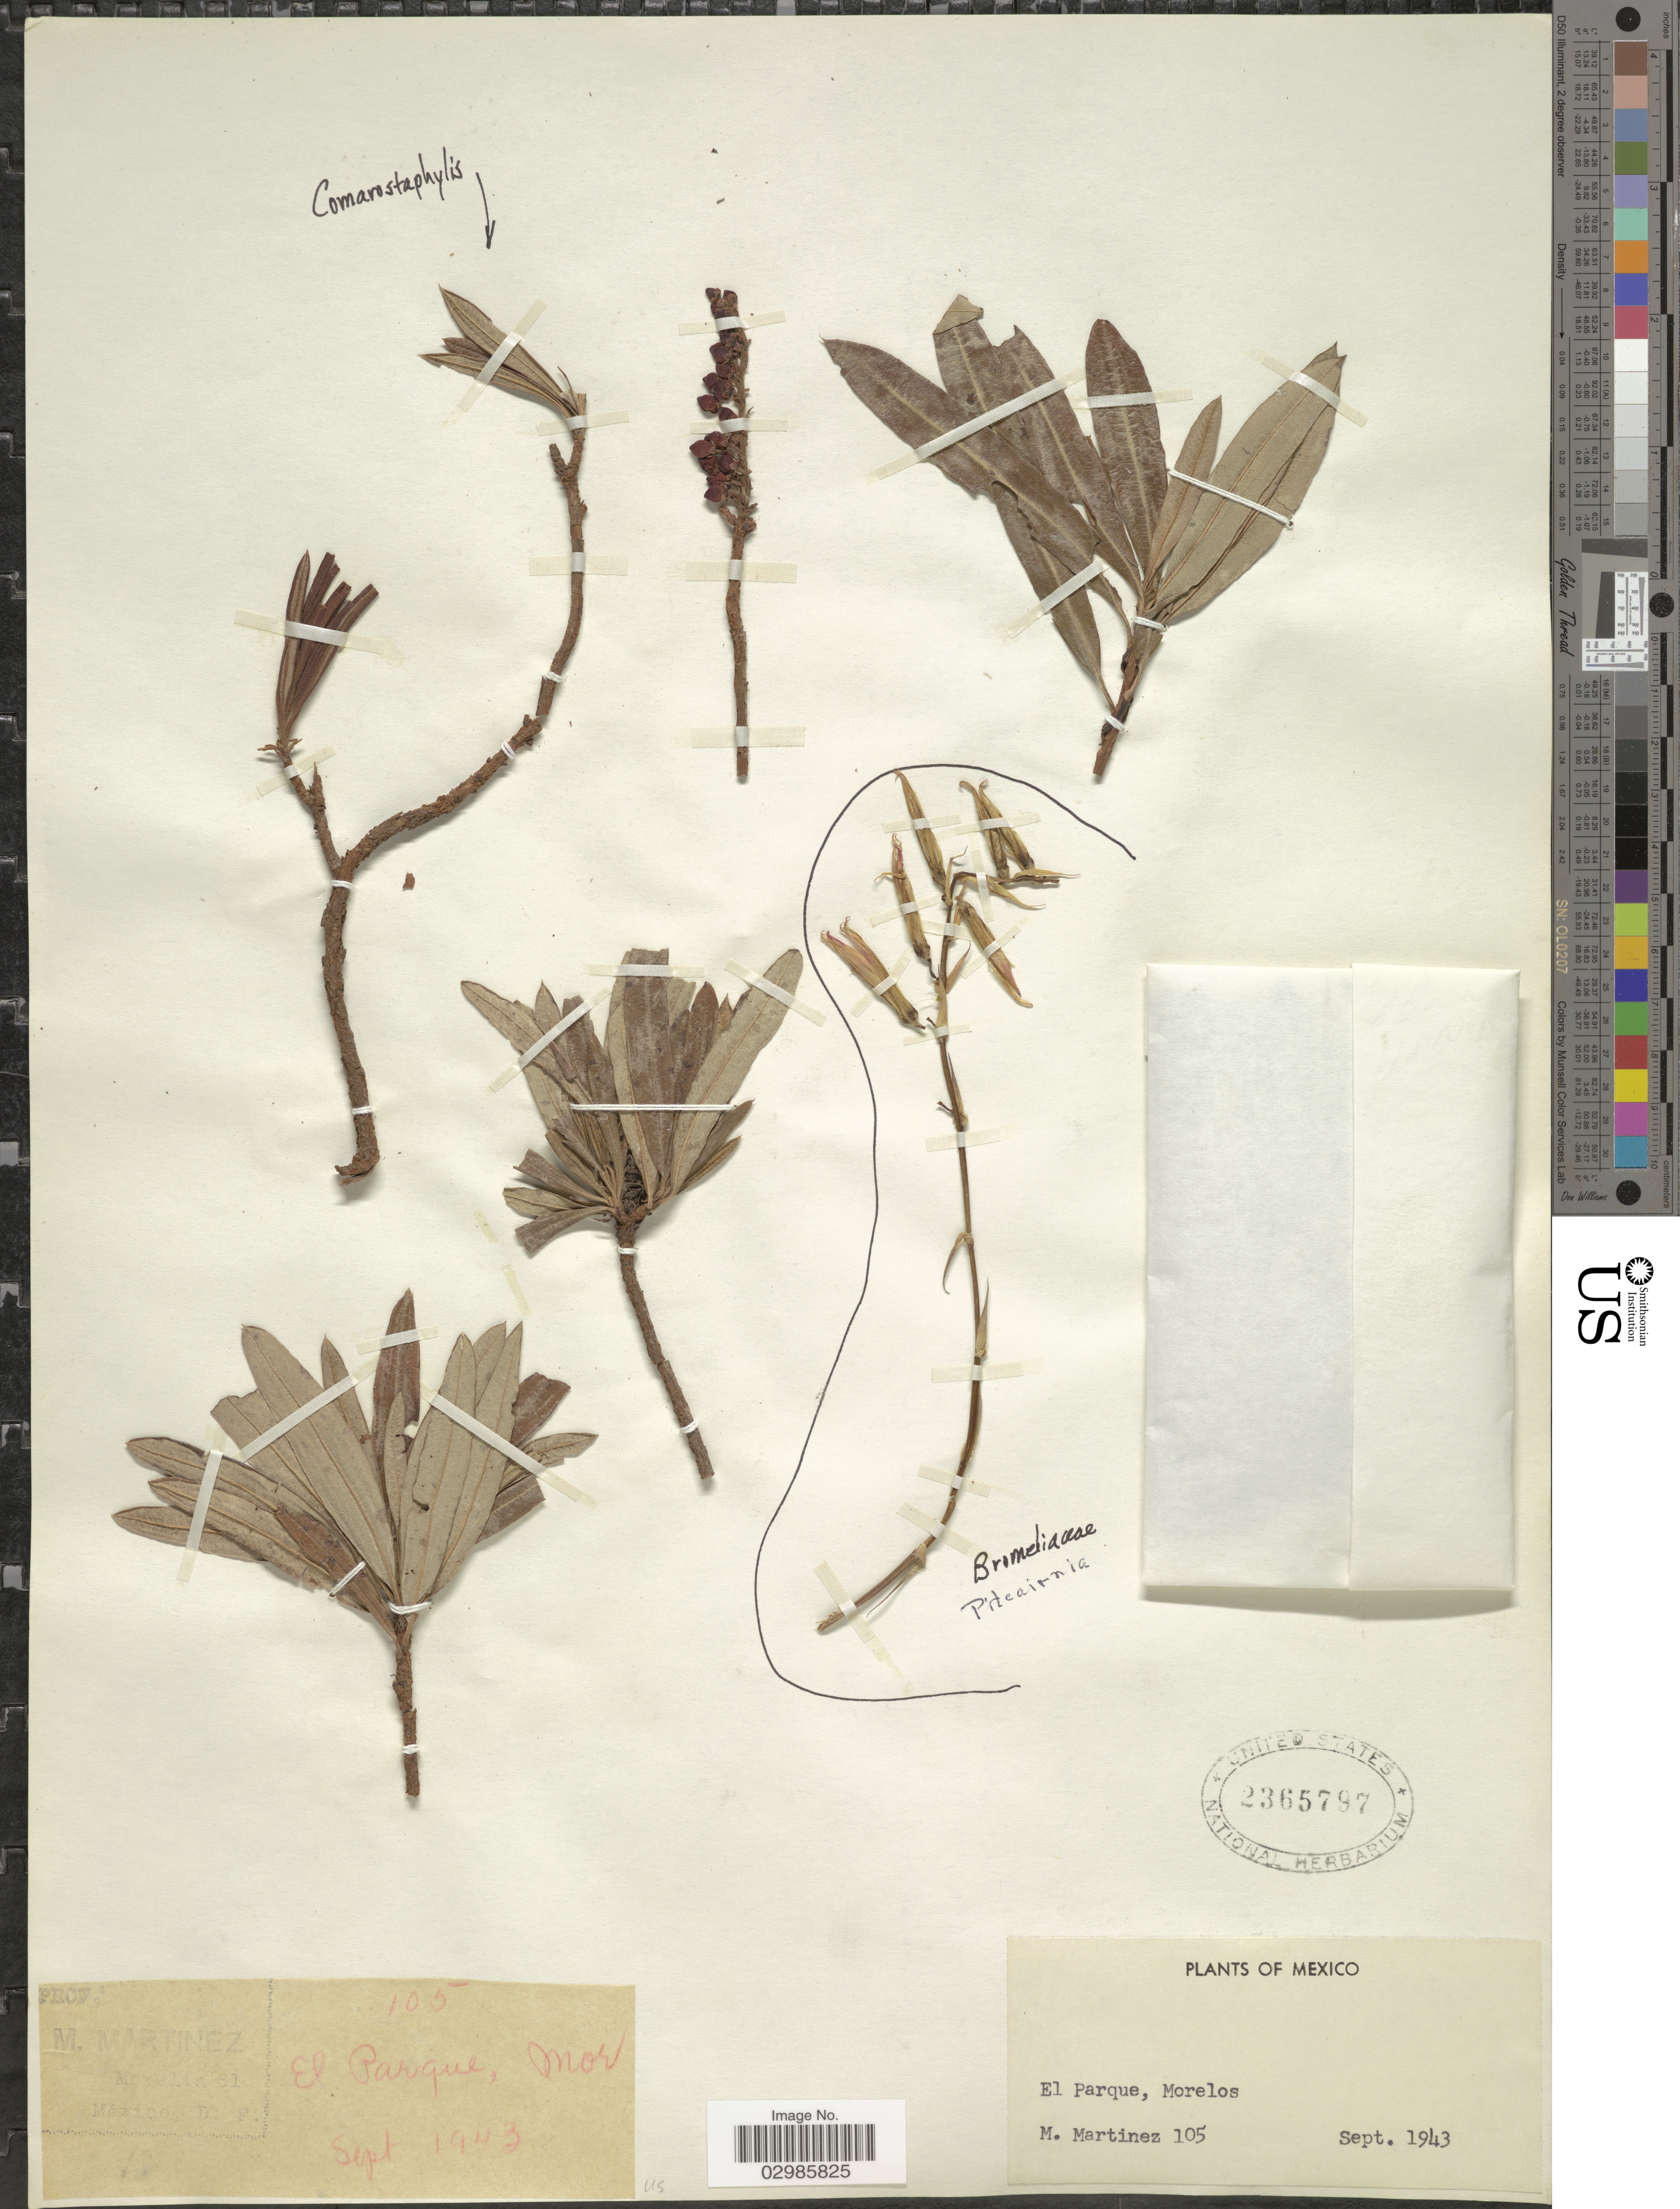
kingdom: Plantae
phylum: Tracheophyta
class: Magnoliopsida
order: Ericales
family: Ericaceae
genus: Comarostaphylis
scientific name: Comarostaphylis sp.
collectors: M. Martínez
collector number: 105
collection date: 1943-09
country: Mexico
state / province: Morelos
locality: El Parque.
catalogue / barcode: US 2365797